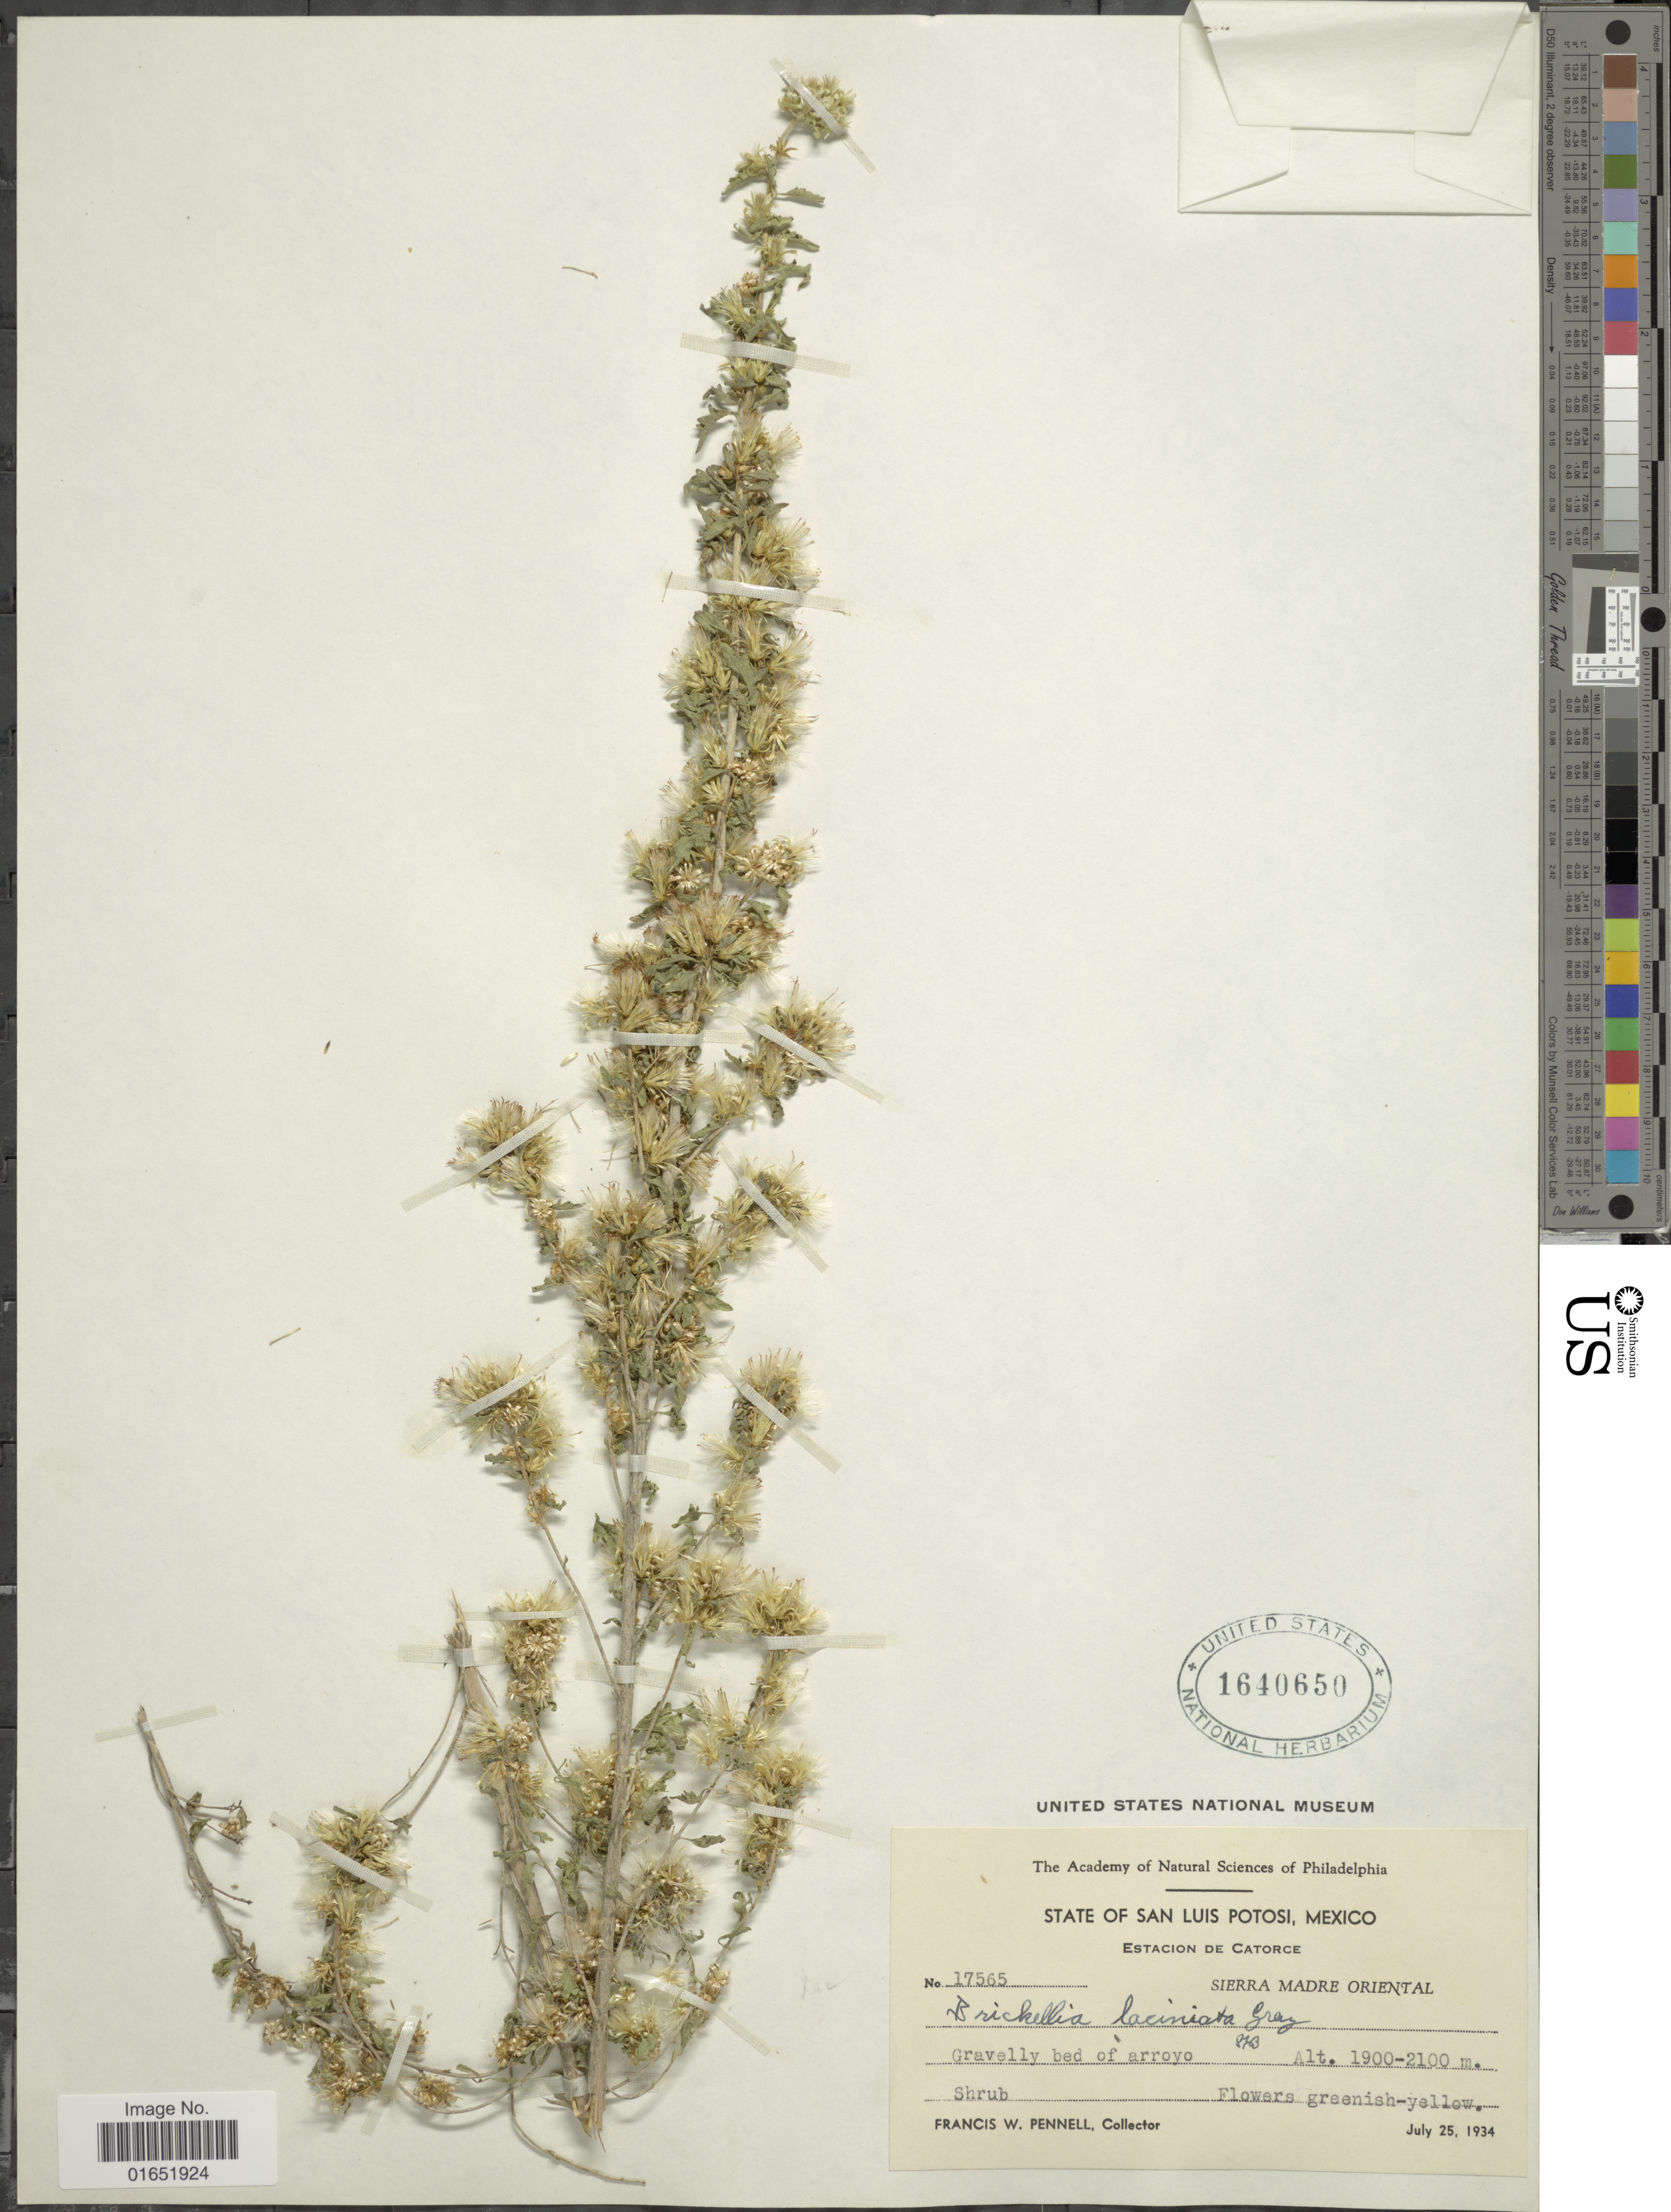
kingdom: Plantae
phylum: Tracheophyta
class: Magnoliopsida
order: Asterales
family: Asteraceae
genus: Brickellia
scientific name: Brickellia laciniata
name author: A. Gray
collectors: F. W. Pennell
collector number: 17565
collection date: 1934-07-25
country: Mexico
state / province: San Luis Potosí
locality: Estacion de Catorce, Sierra Madre Oriental, Gravelly bed of arroyo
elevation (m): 1900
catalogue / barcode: US 1640650